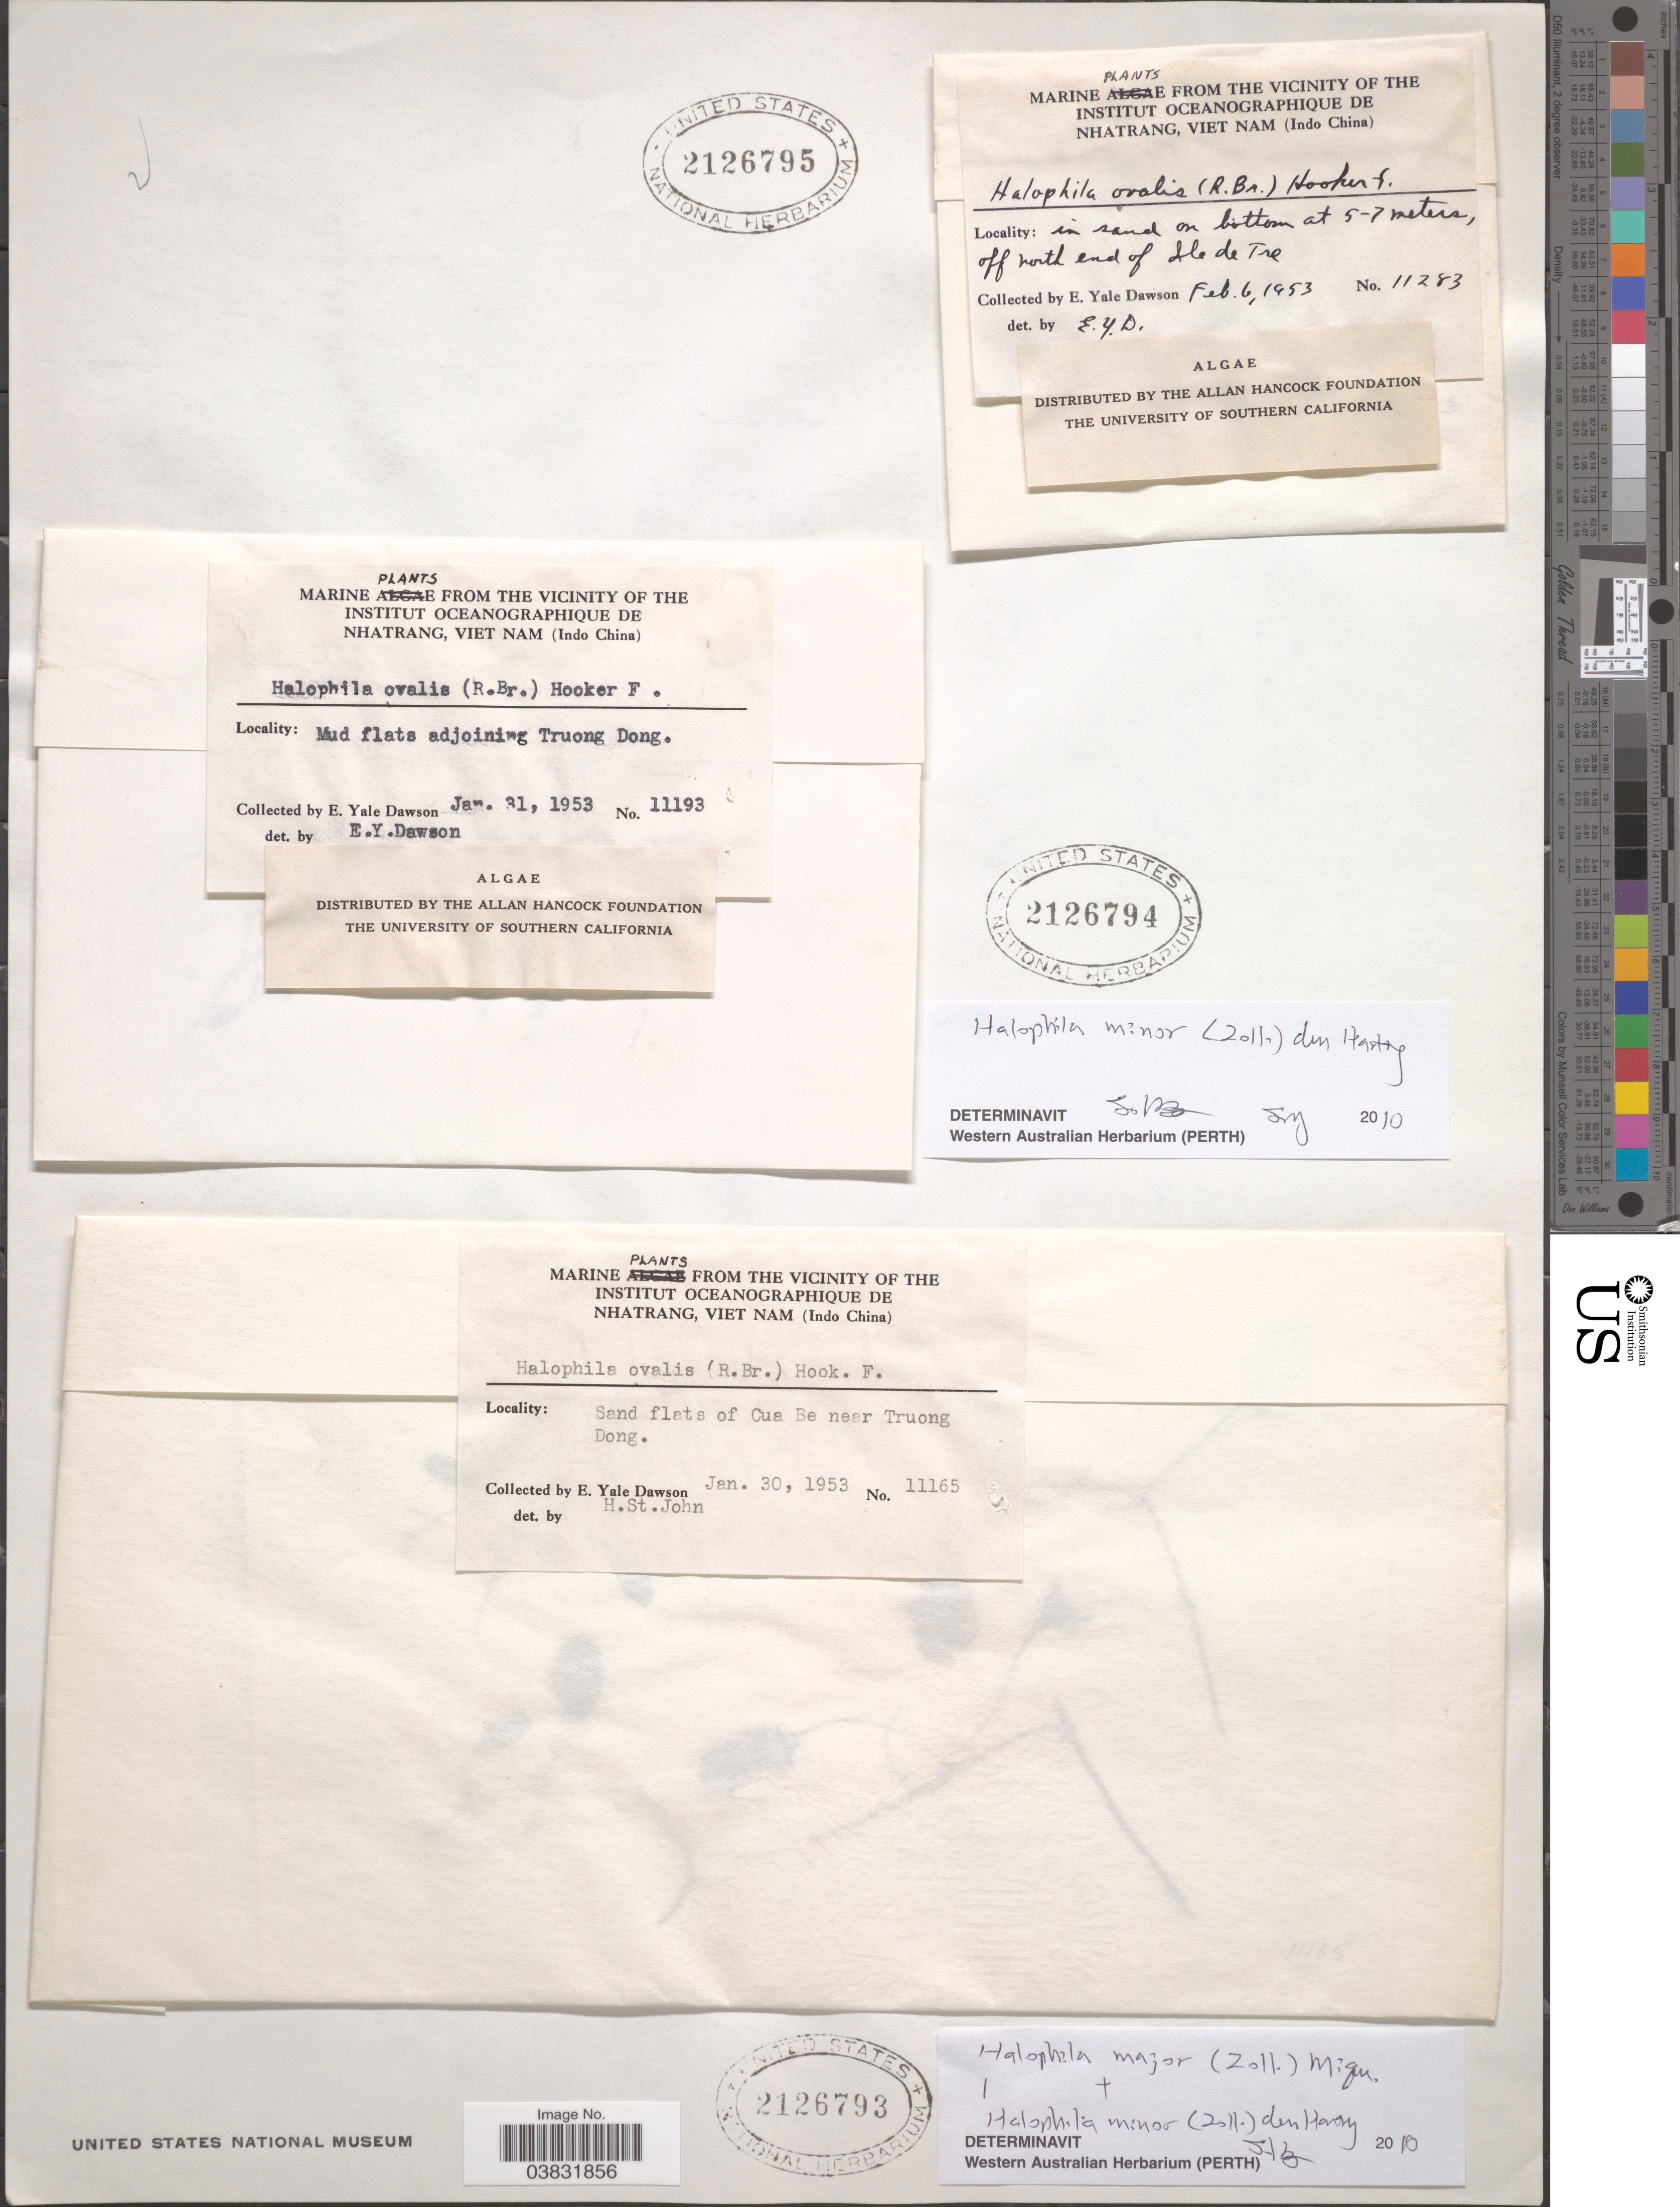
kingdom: Plantae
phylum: Tracheophyta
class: Liliopsida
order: Alismatales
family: Hydrocharitaceae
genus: Halophila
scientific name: Halophila major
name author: (Zoll.) Miq.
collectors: N. Yensen & H. St. John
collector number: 11165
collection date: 1953-01-30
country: Vietnam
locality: The vicinity of The Institut Oceanographique de Nhatrang, (Indo China). Sand flats of Cua Be near Truong Dong.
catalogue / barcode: US 2126793-3